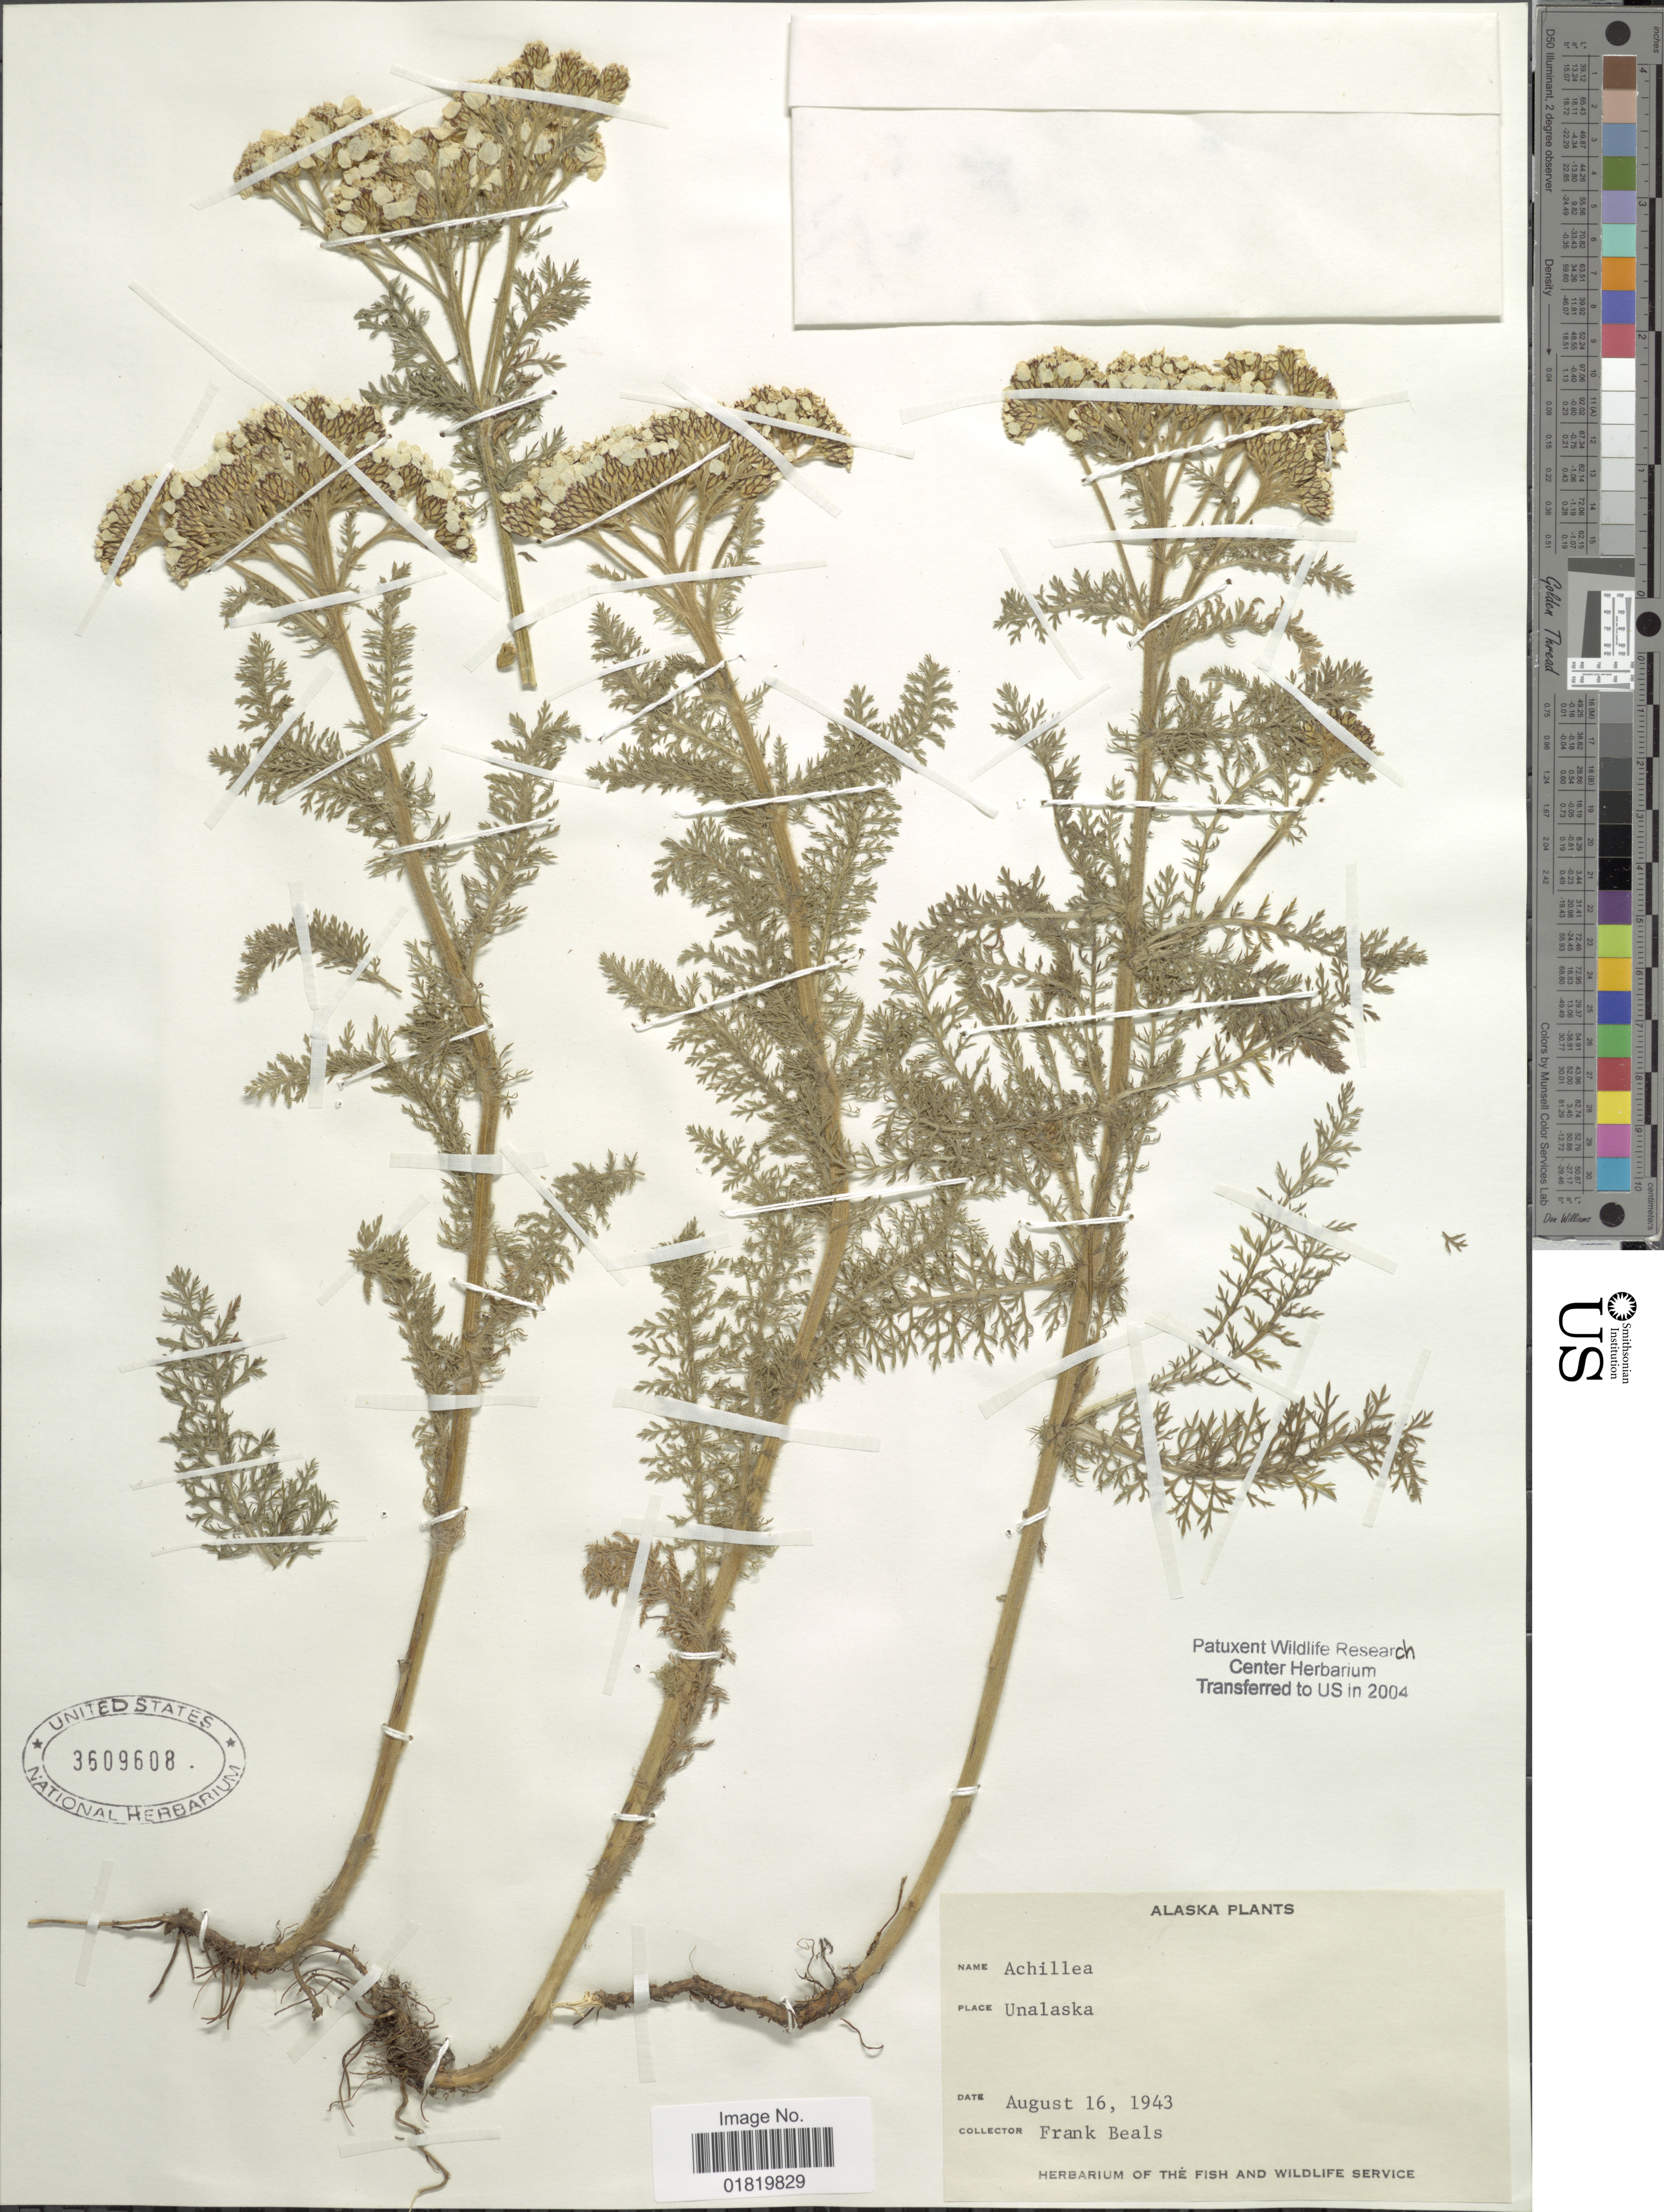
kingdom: Plantae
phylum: Tracheophyta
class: Magnoliopsida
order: Asterales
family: Asteraceae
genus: Achillea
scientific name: Achillea lanulosa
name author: Nutt.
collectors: F. Beals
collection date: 1943-08-16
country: United States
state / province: Alaska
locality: Unalaska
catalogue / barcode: US 3609608